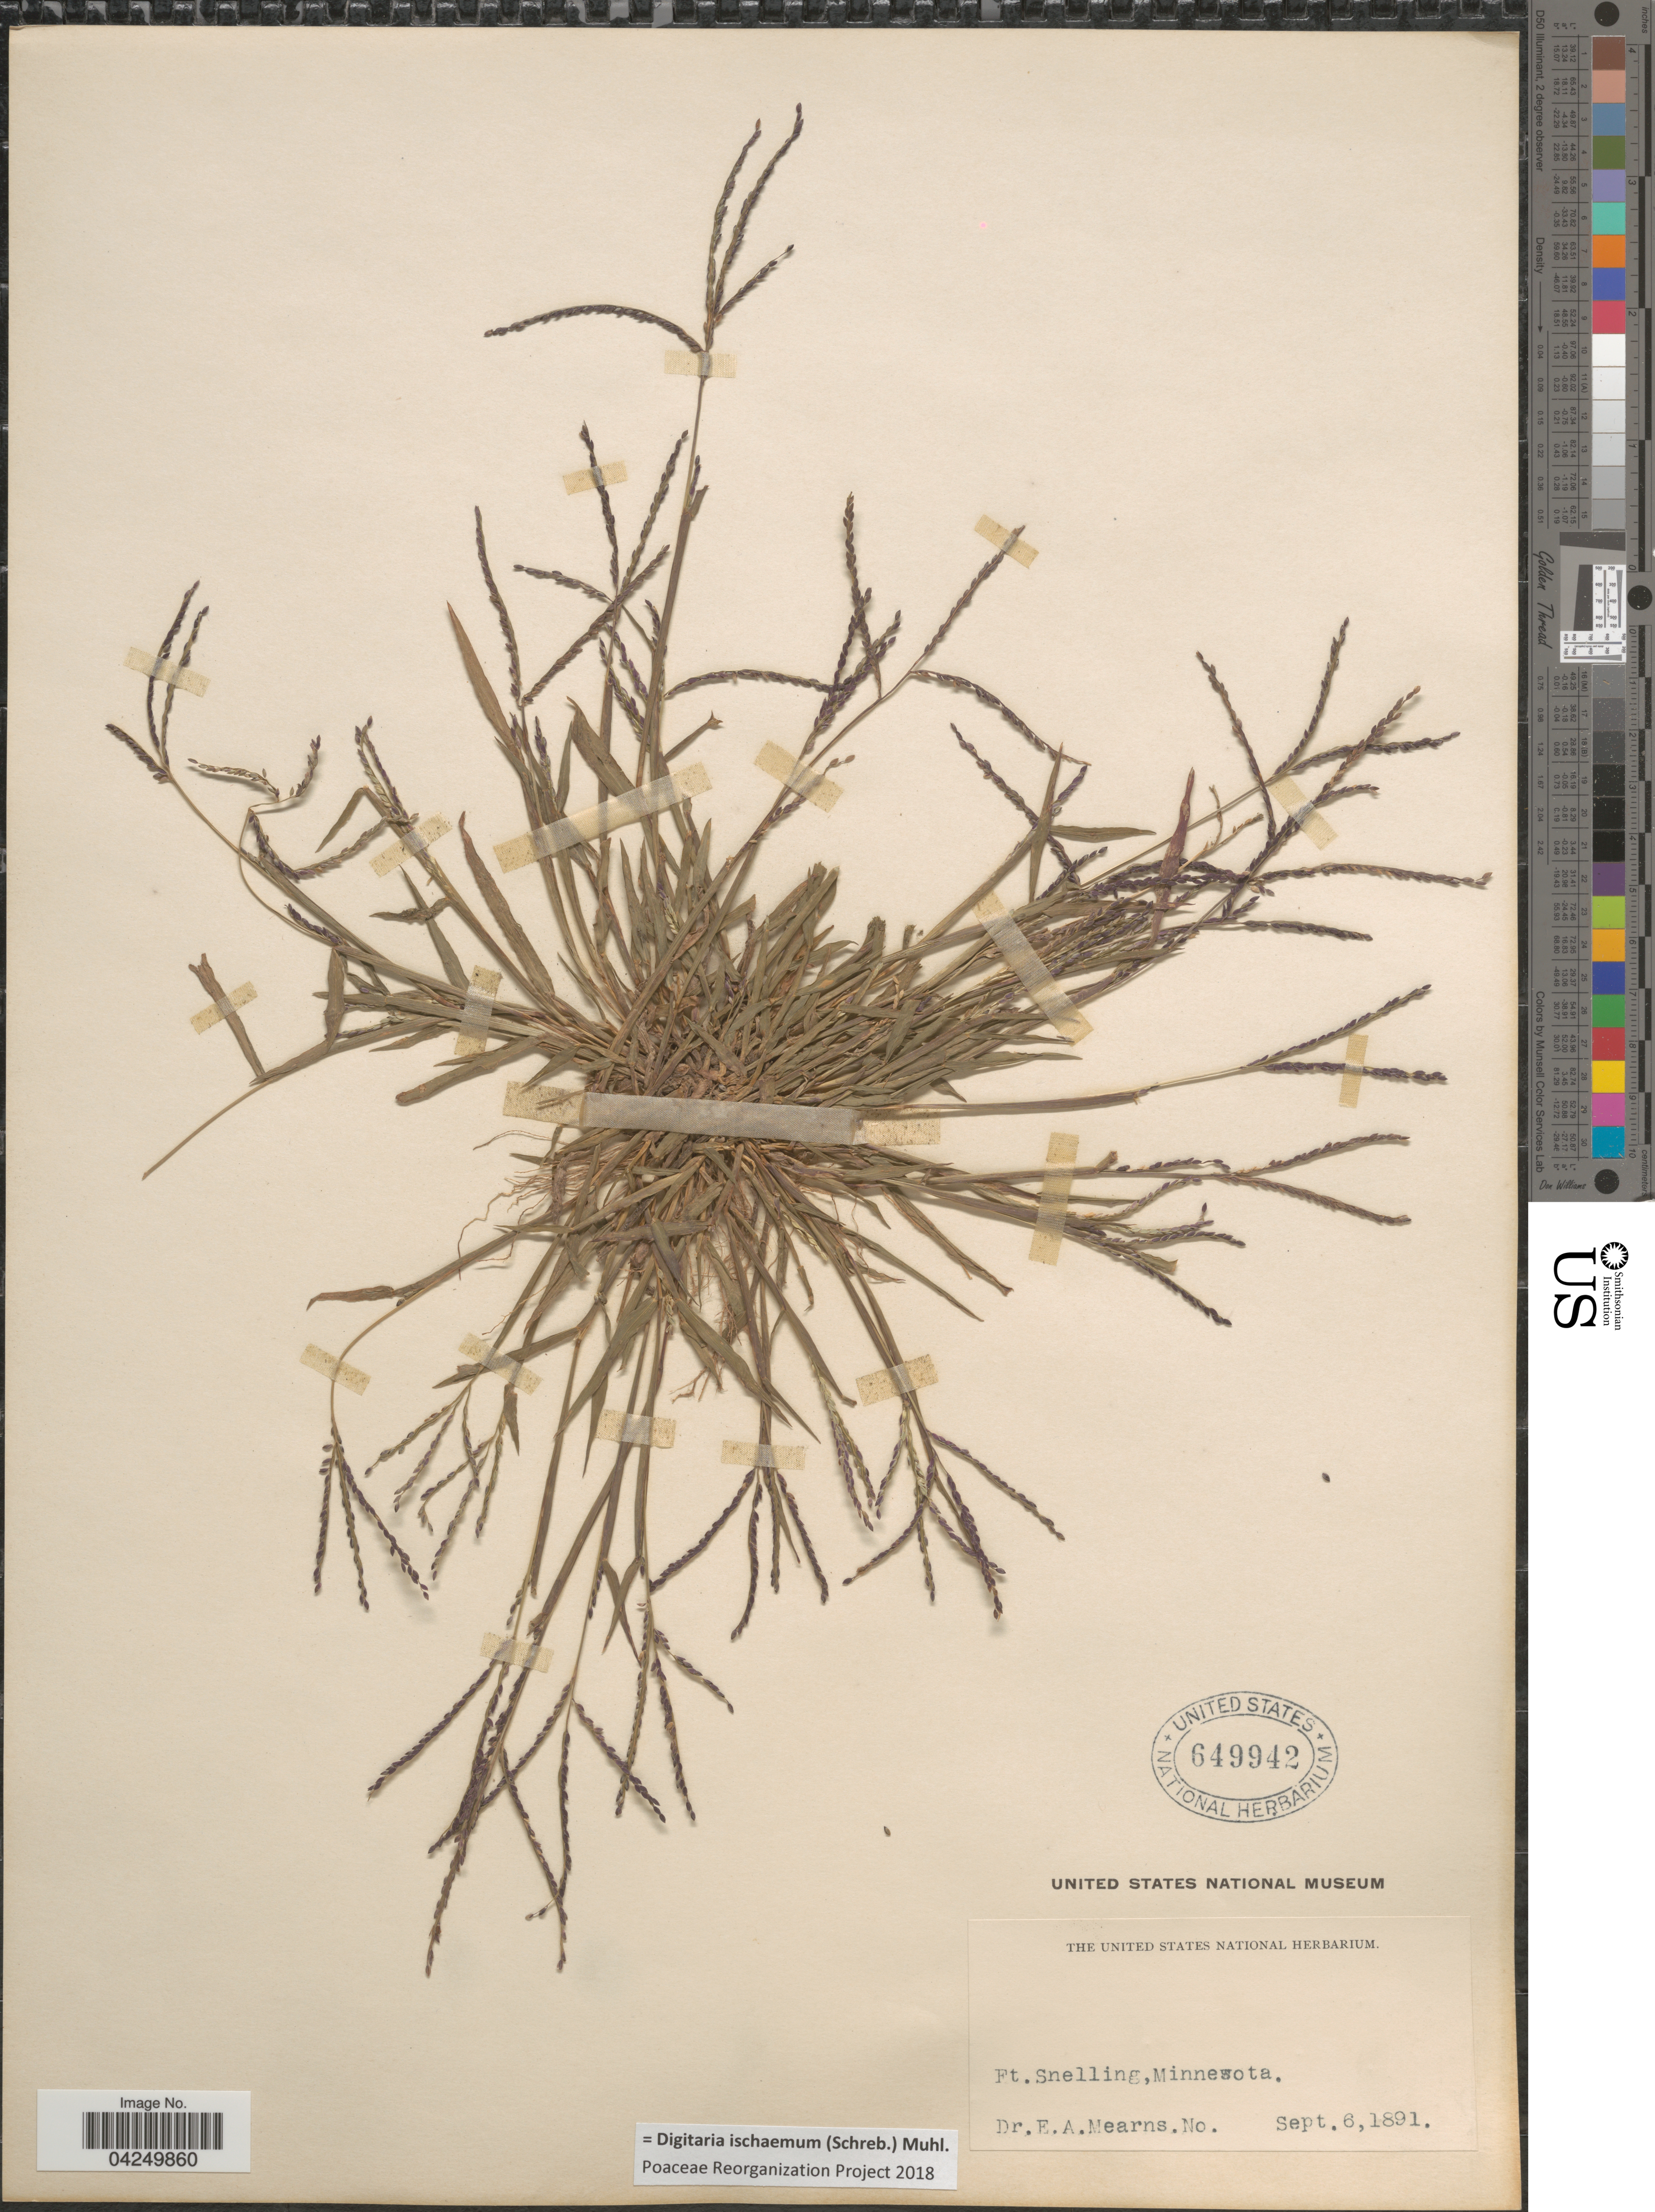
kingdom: Plantae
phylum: Tracheophyta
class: Liliopsida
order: Poales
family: Poaceae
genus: Digitaria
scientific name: Digitaria ischaemum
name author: (Schreber) Schreber ex Muhl.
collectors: E. A. Mearns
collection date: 1891-09-06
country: United States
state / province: Minnesota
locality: Ft. Snelling.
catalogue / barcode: US 649942